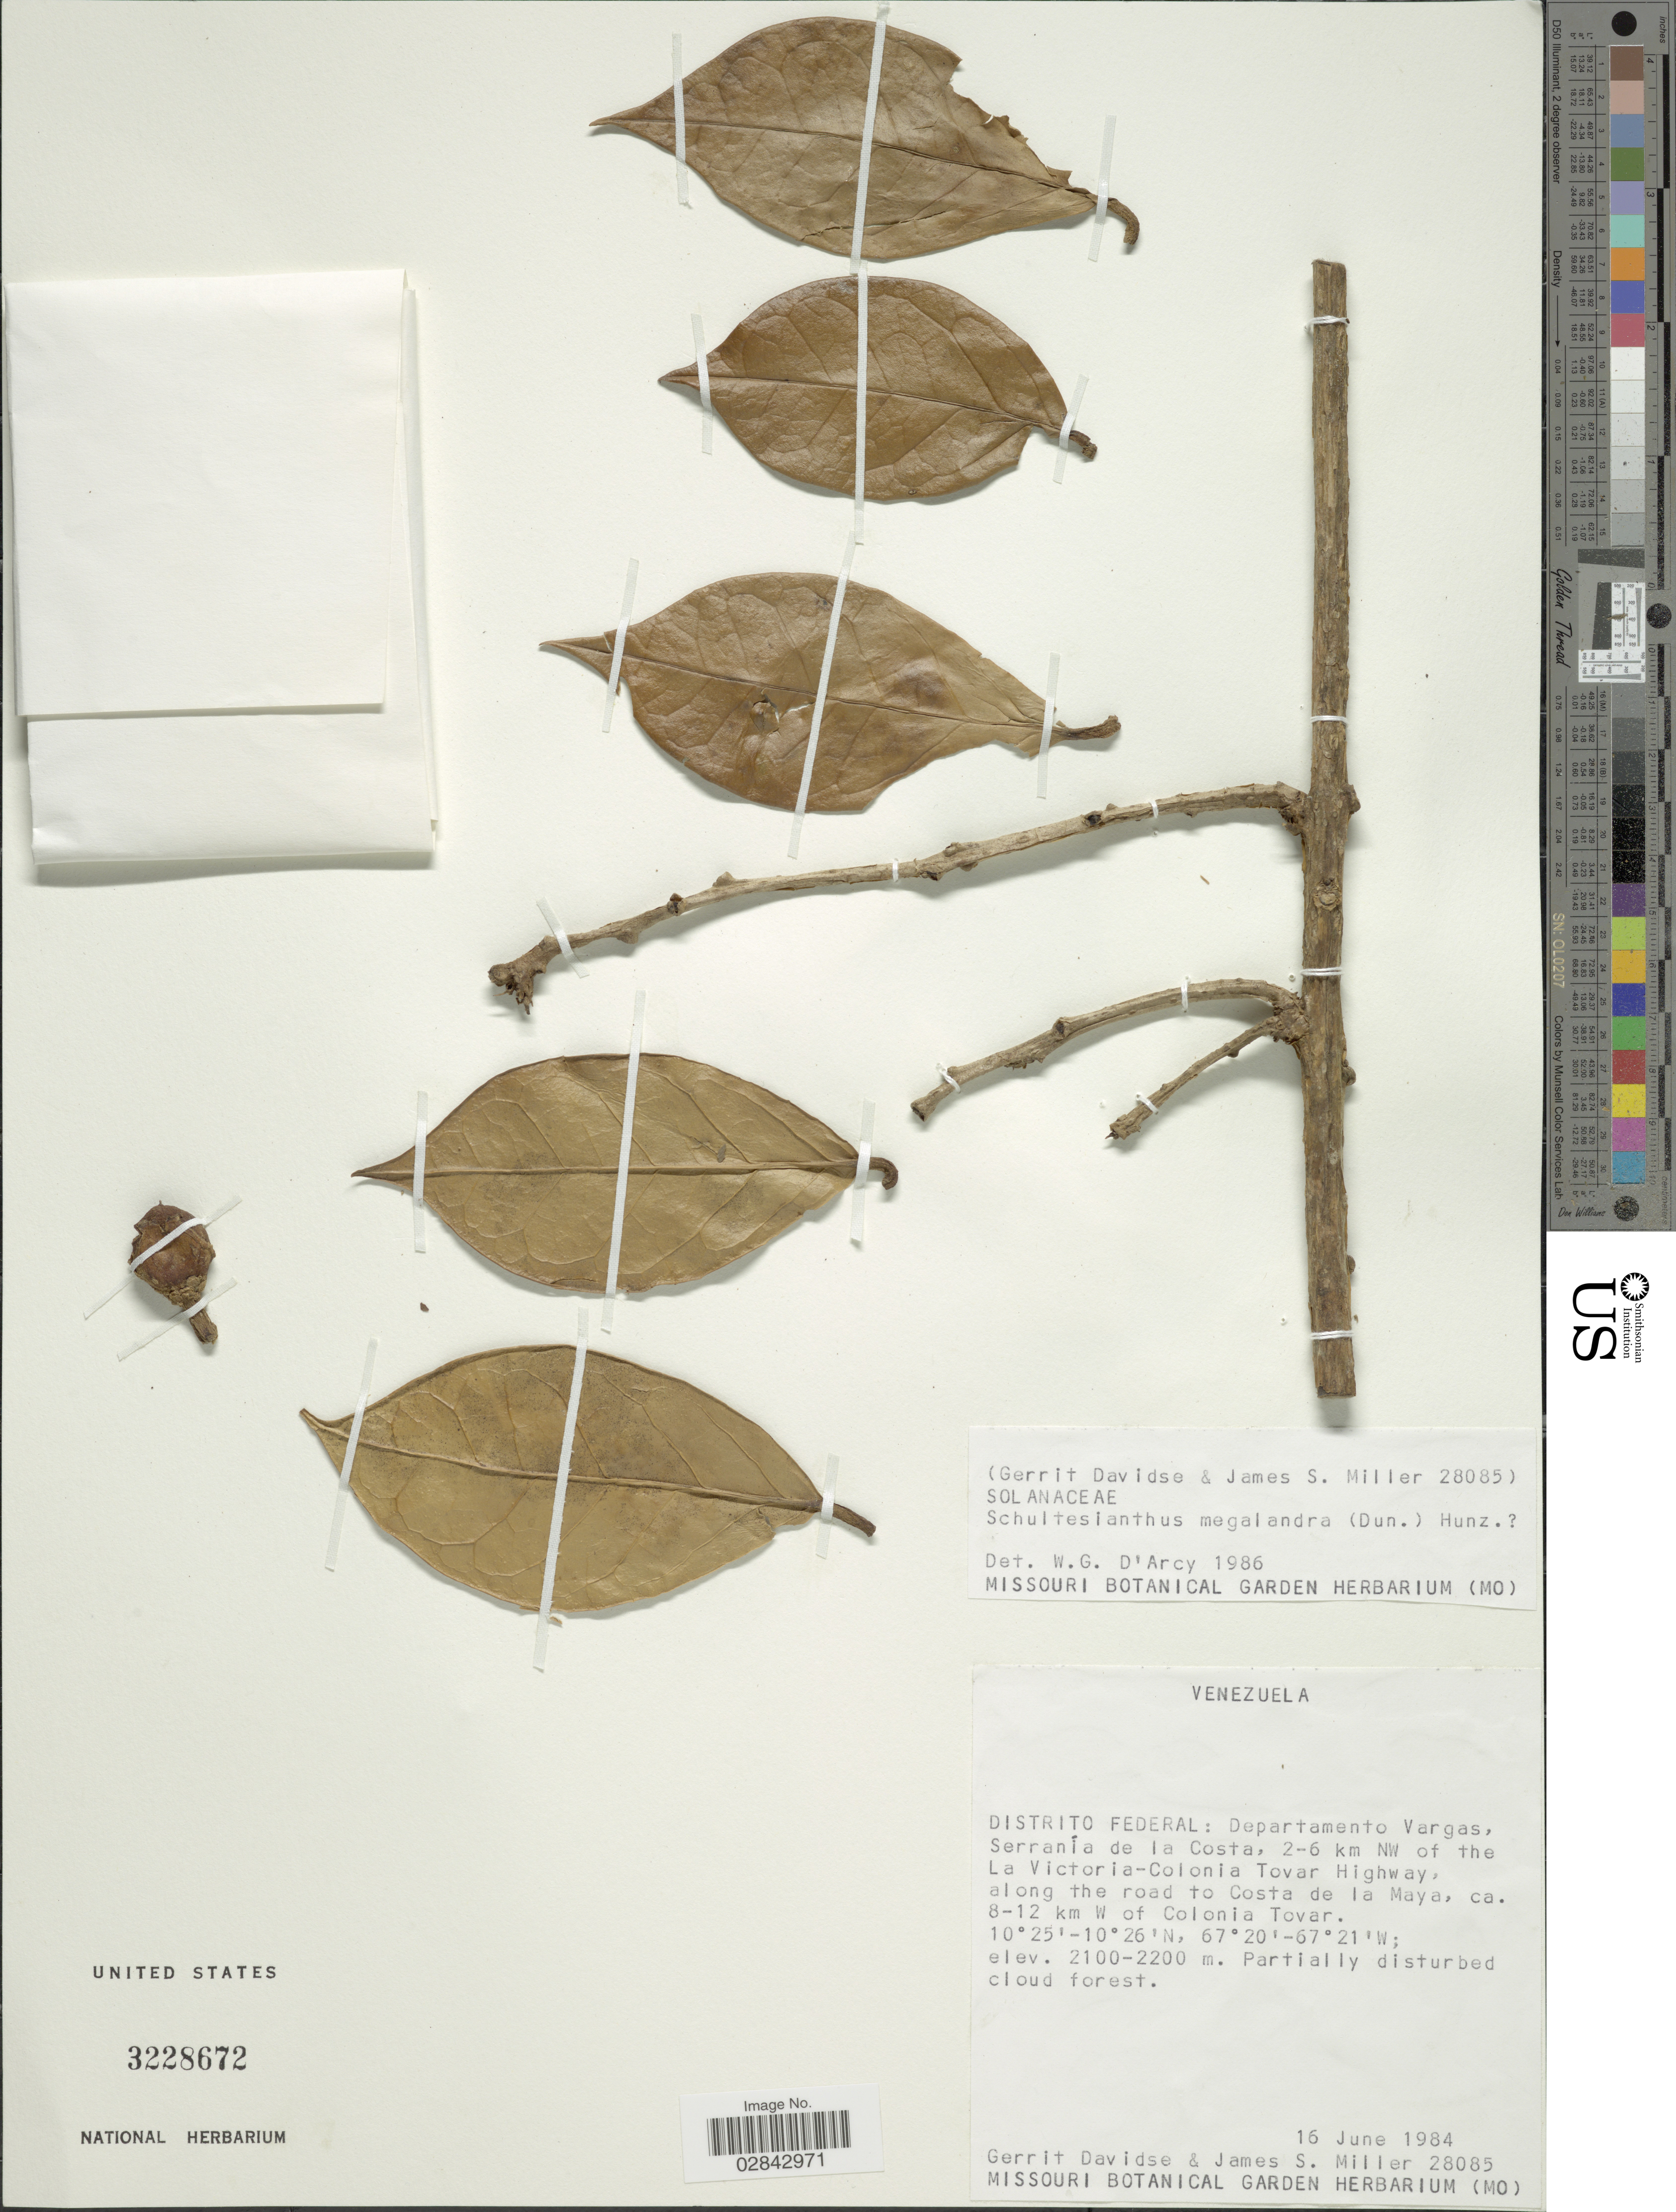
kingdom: Plantae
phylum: Tracheophyta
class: Magnoliopsida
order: Solanales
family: Solanaceae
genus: Schultesianthus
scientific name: Schultesianthus megalandrus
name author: (Dunal) Hunz.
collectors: G. Davidse & J. S. Miller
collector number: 28085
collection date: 1984-06-16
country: Venezuela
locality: Distrito Federal: Departamento Vargas, Serranía de la Costa, 2-6 km NW of the La Victoria-Colonia Tovar Highway, along the road to Costa de la Maya, ca. 8-12 km W of Colonia Tovar.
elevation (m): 2100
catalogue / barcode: US 3228672